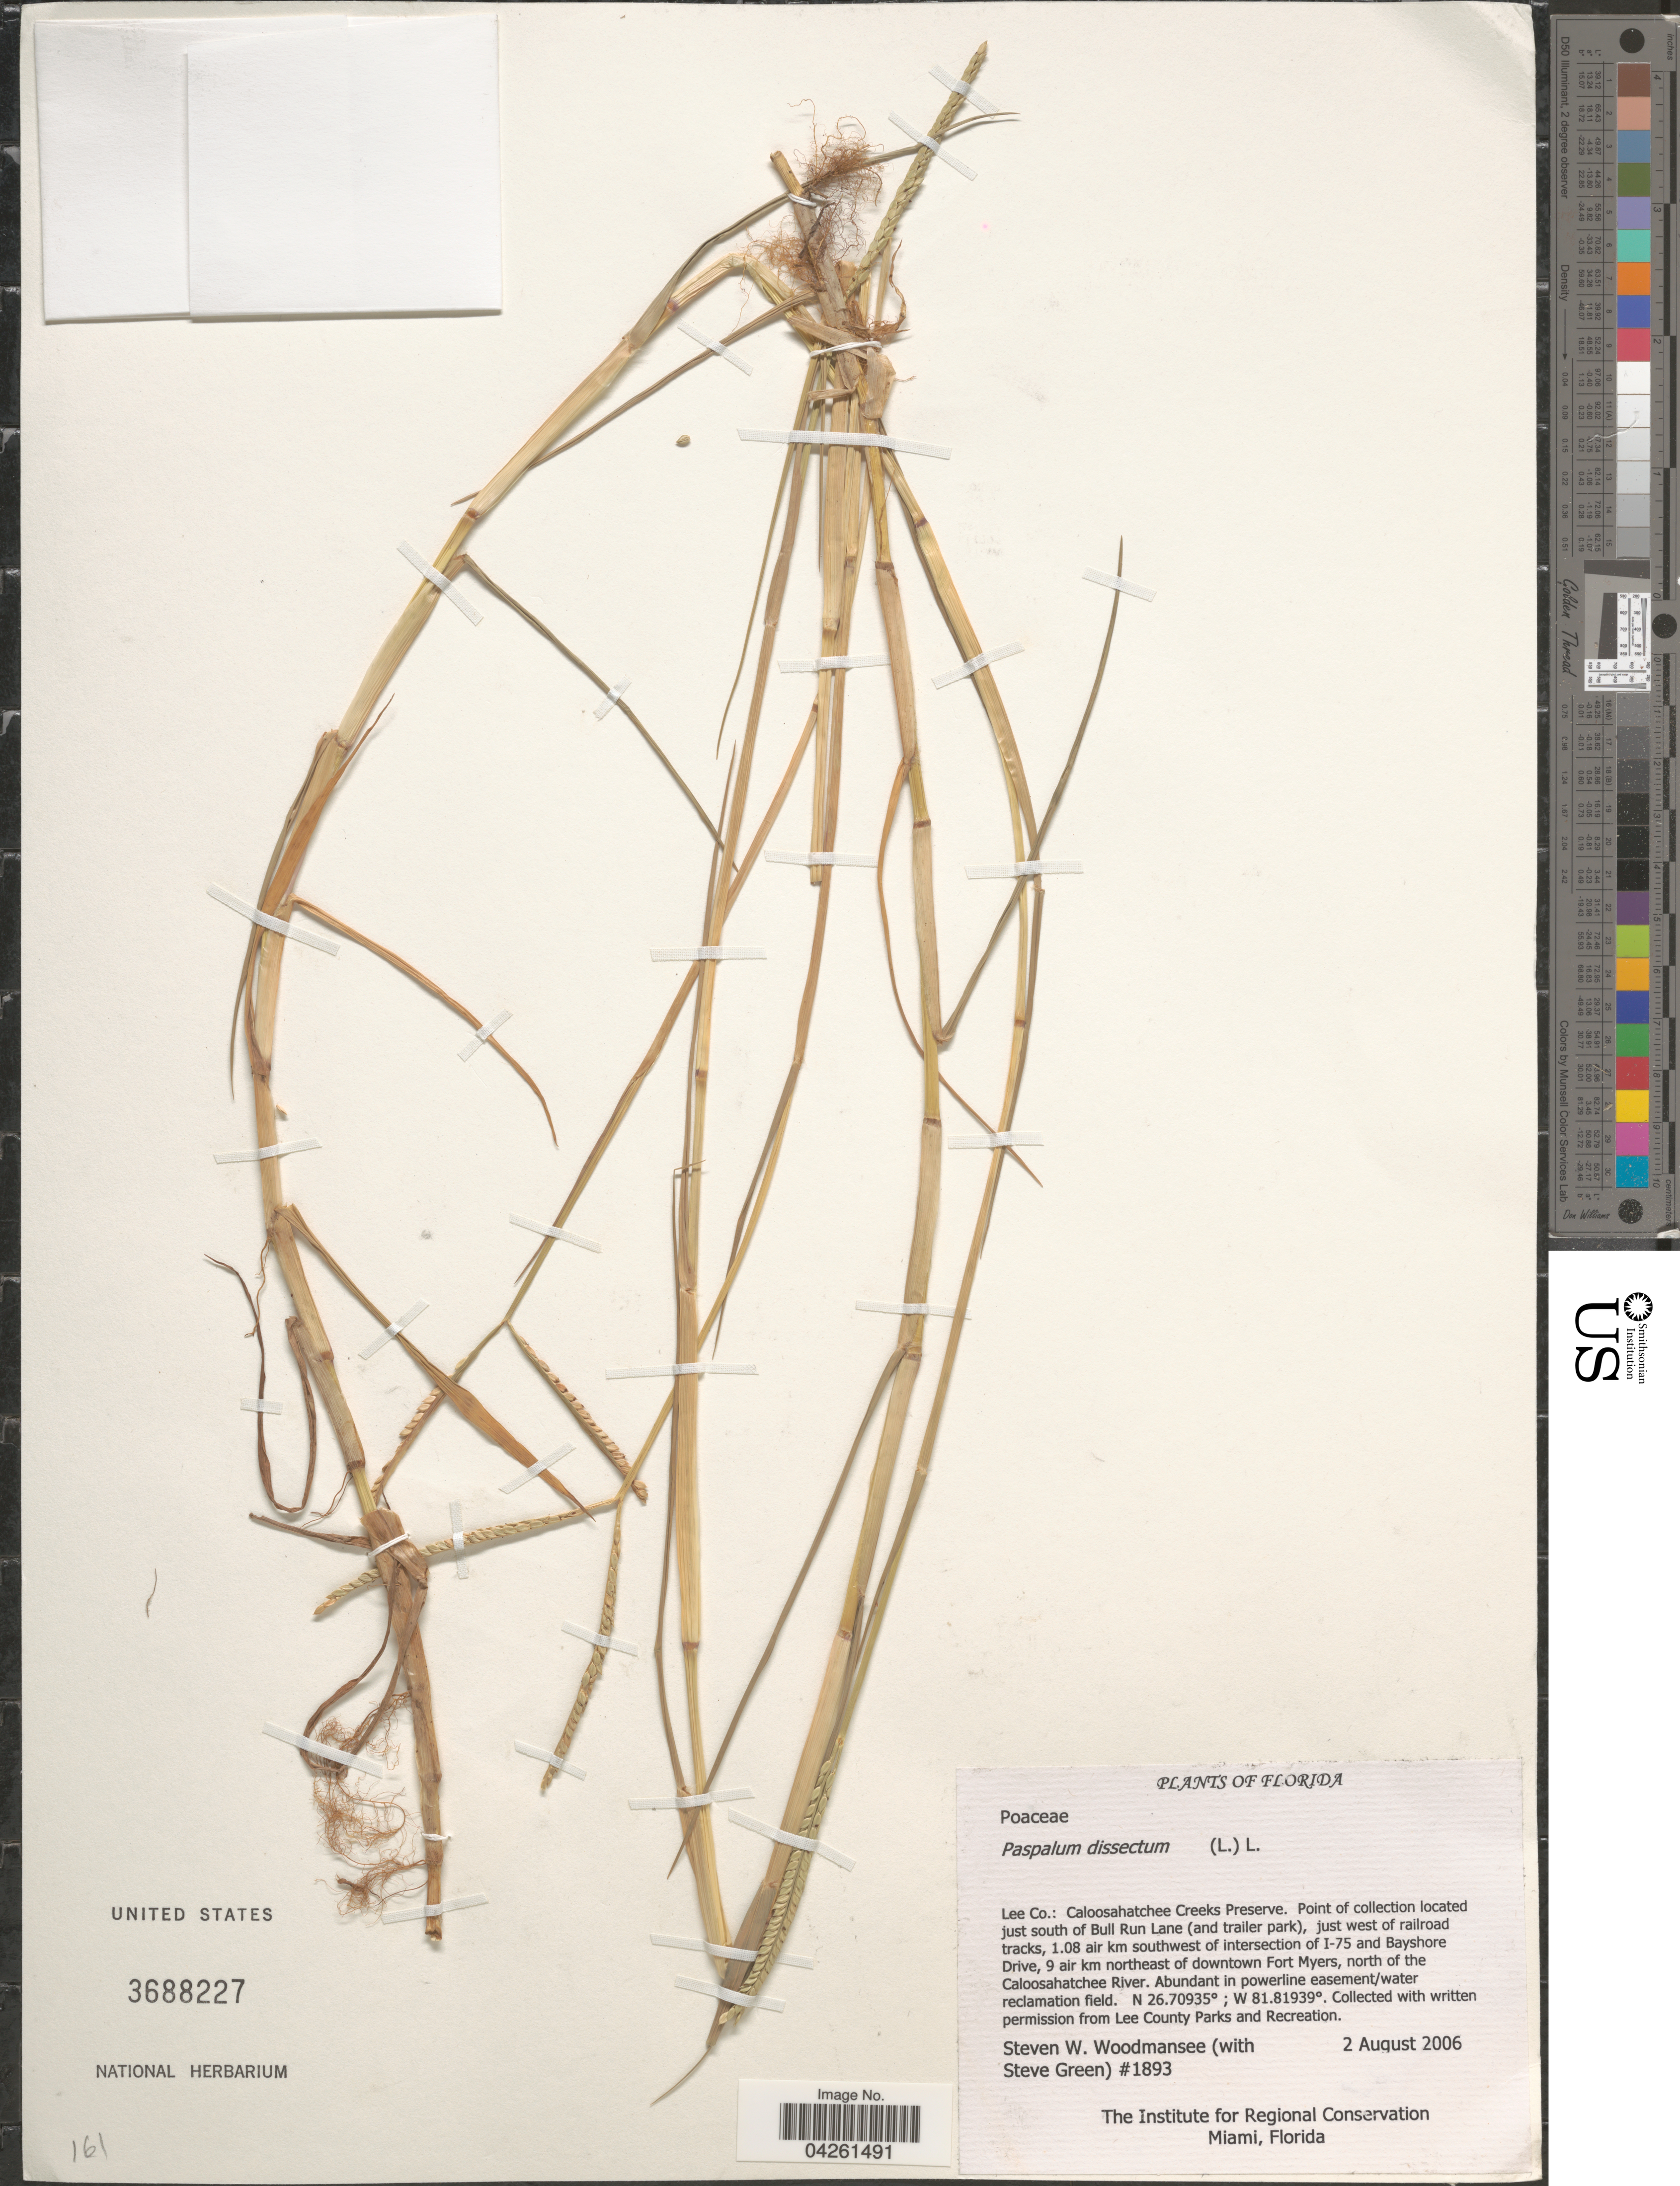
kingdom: Plantae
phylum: Tracheophyta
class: Liliopsida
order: Poales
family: Poaceae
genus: Paspalum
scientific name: Paspalum dissectum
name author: (L.) L.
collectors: S. Woodmansee & S. Green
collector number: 1893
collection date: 2006-08-02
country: United States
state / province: Florida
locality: Lee Co.: Caloosahatchee Creeks Preserve. Just south of Bull Run Lane (and trailer park), just west of railroad tracks, 1.08 air km southwest of intersection of I-75 and Bayshore Drive, 9 air km northeast of downtown Fort Myers, north of Caloosahatchee River.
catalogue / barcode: US 3688227